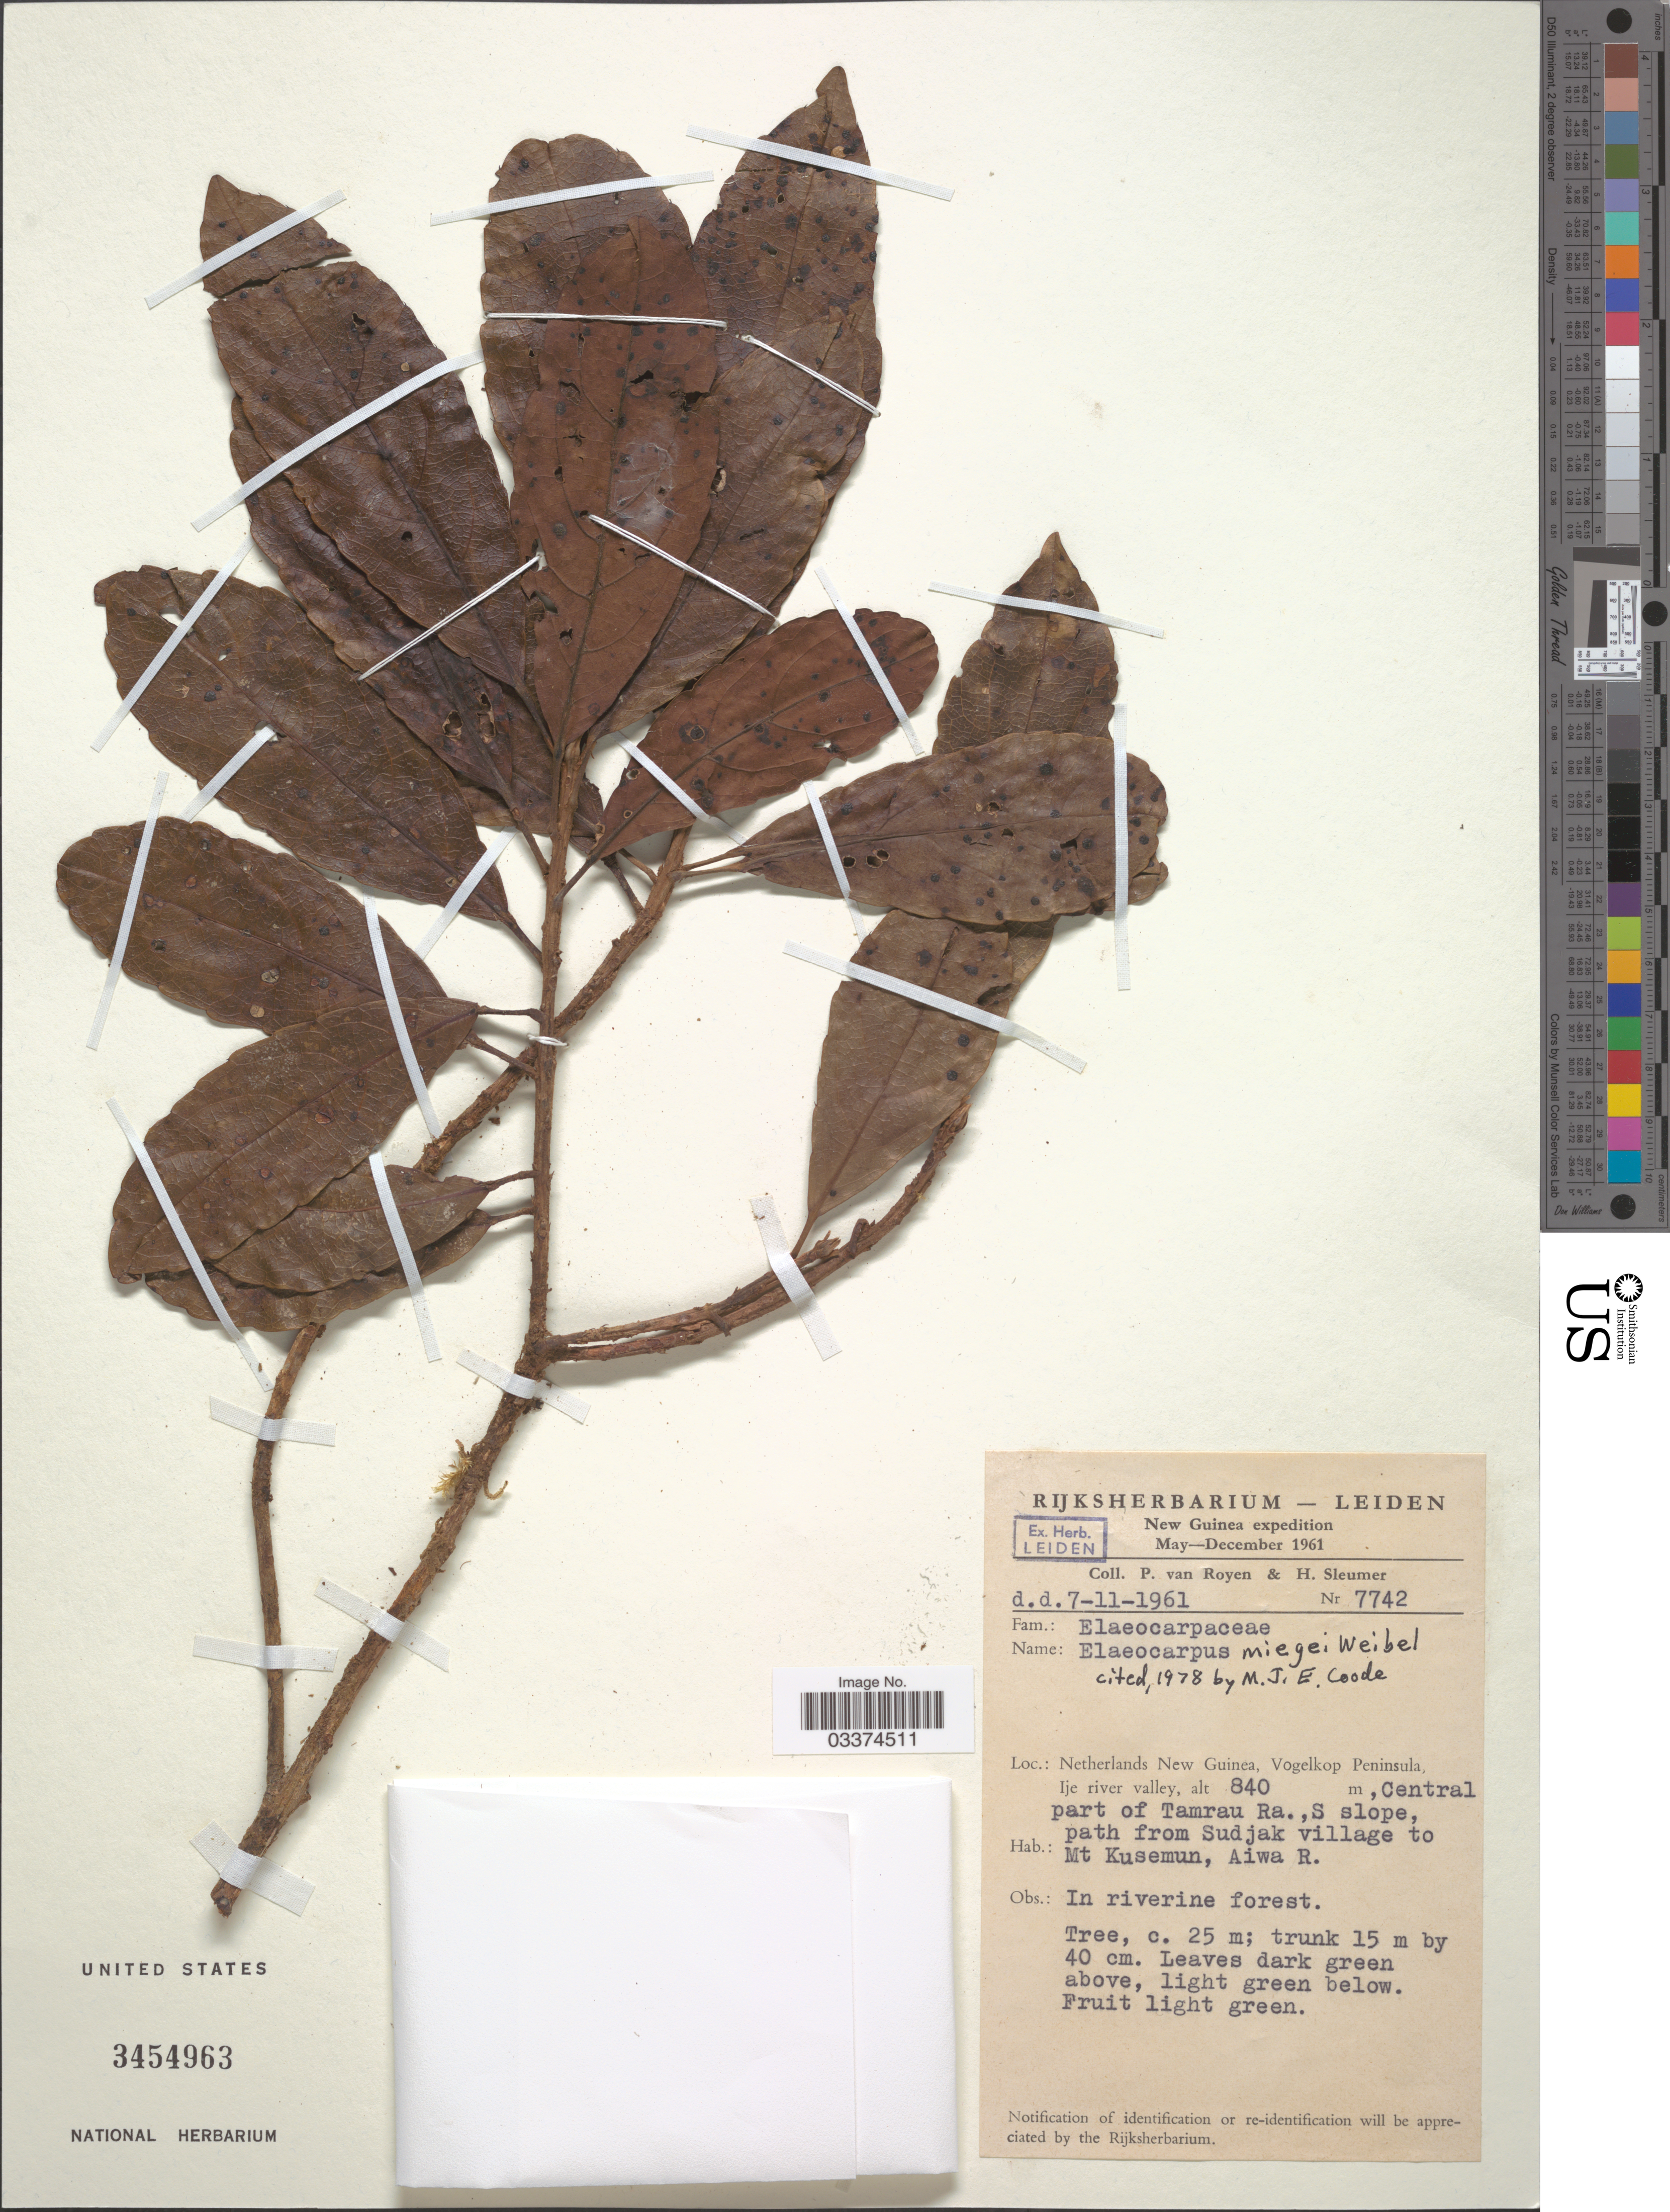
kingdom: Plantae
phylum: Tracheophyta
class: Magnoliopsida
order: Oxalidales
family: Elaeocarpaceae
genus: Elaeocarpus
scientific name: Elaeocarpus miegei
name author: Weibel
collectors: P. van Royen & H. O. Sleumer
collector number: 7742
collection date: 1961-11-07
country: Indonesia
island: New Guinea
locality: New Guinea, Netherlands New Guinea, Vogelkop Peninsula, Ije river valley, Central part of Tamrau Ra., S slope, path from Sudjak village to Mt Kusemun, Aiwa R.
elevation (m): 840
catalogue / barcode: US 3454963